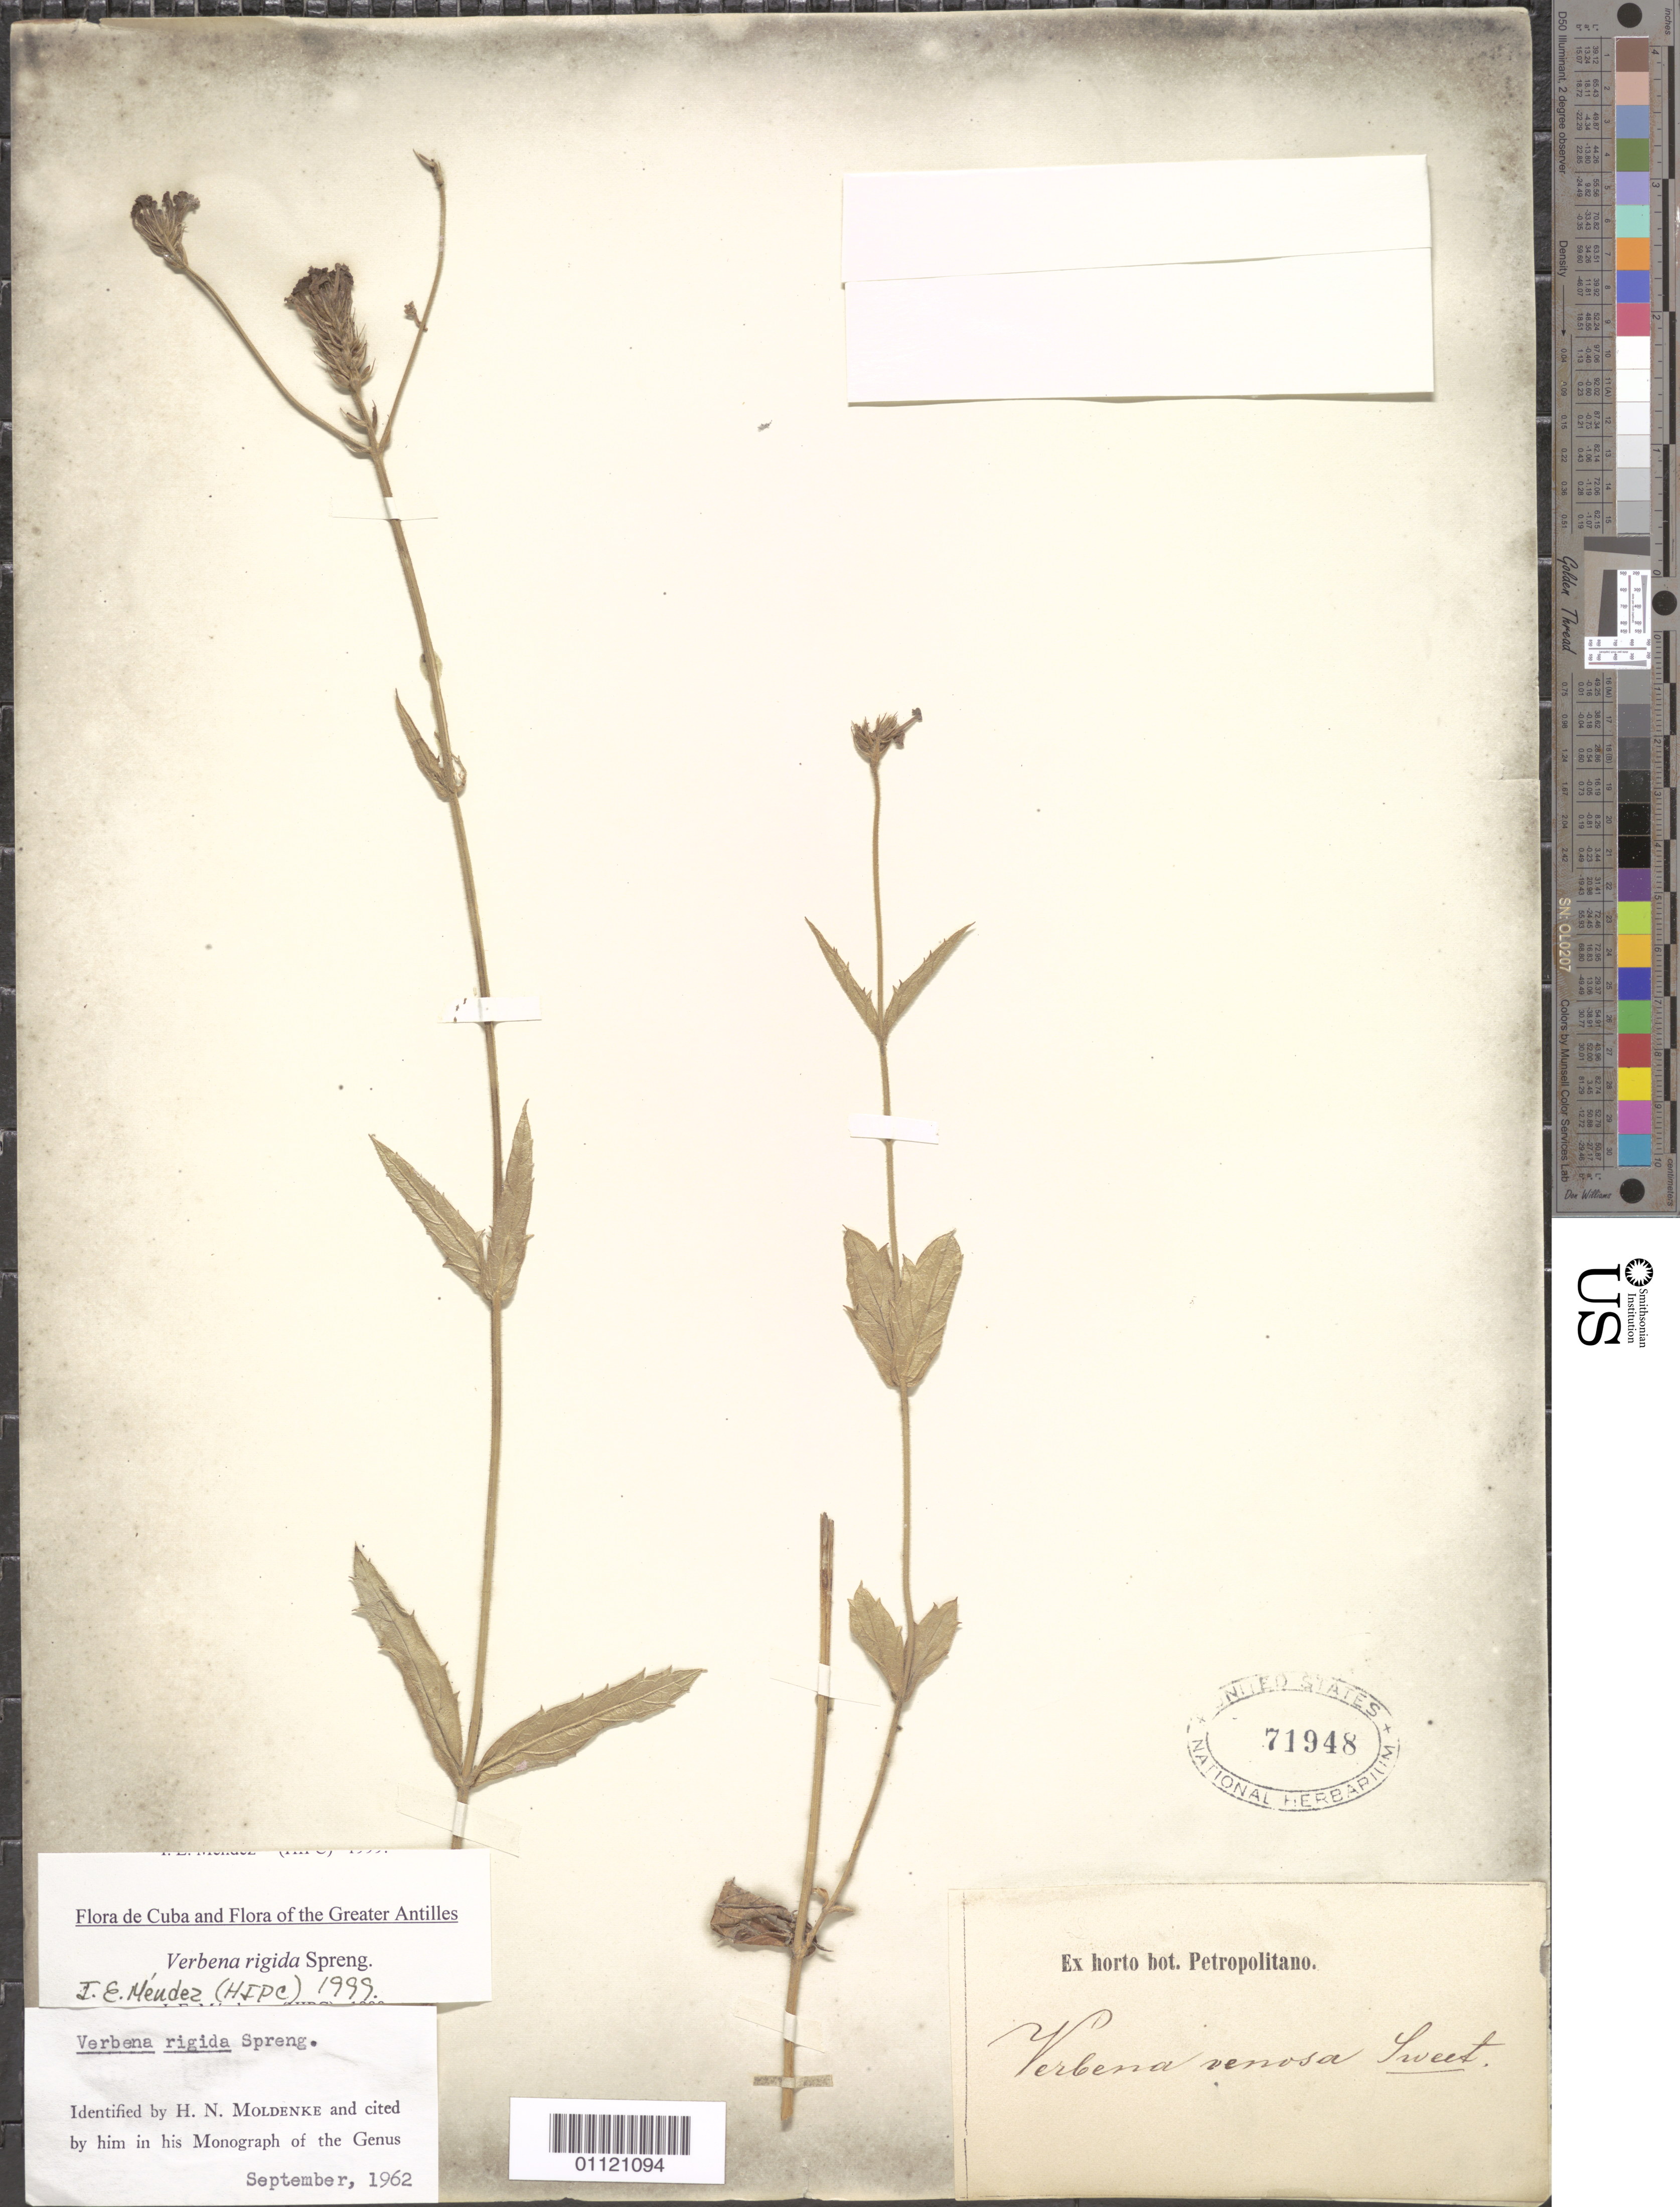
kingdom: Plantae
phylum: Tracheophyta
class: Magnoliopsida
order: Lamiales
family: Verbenaceae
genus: Verbena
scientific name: Verbena rigida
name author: Spreng.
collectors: ex Horto Bot. Petropolitano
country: Cuba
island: Cuba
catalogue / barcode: US 71948